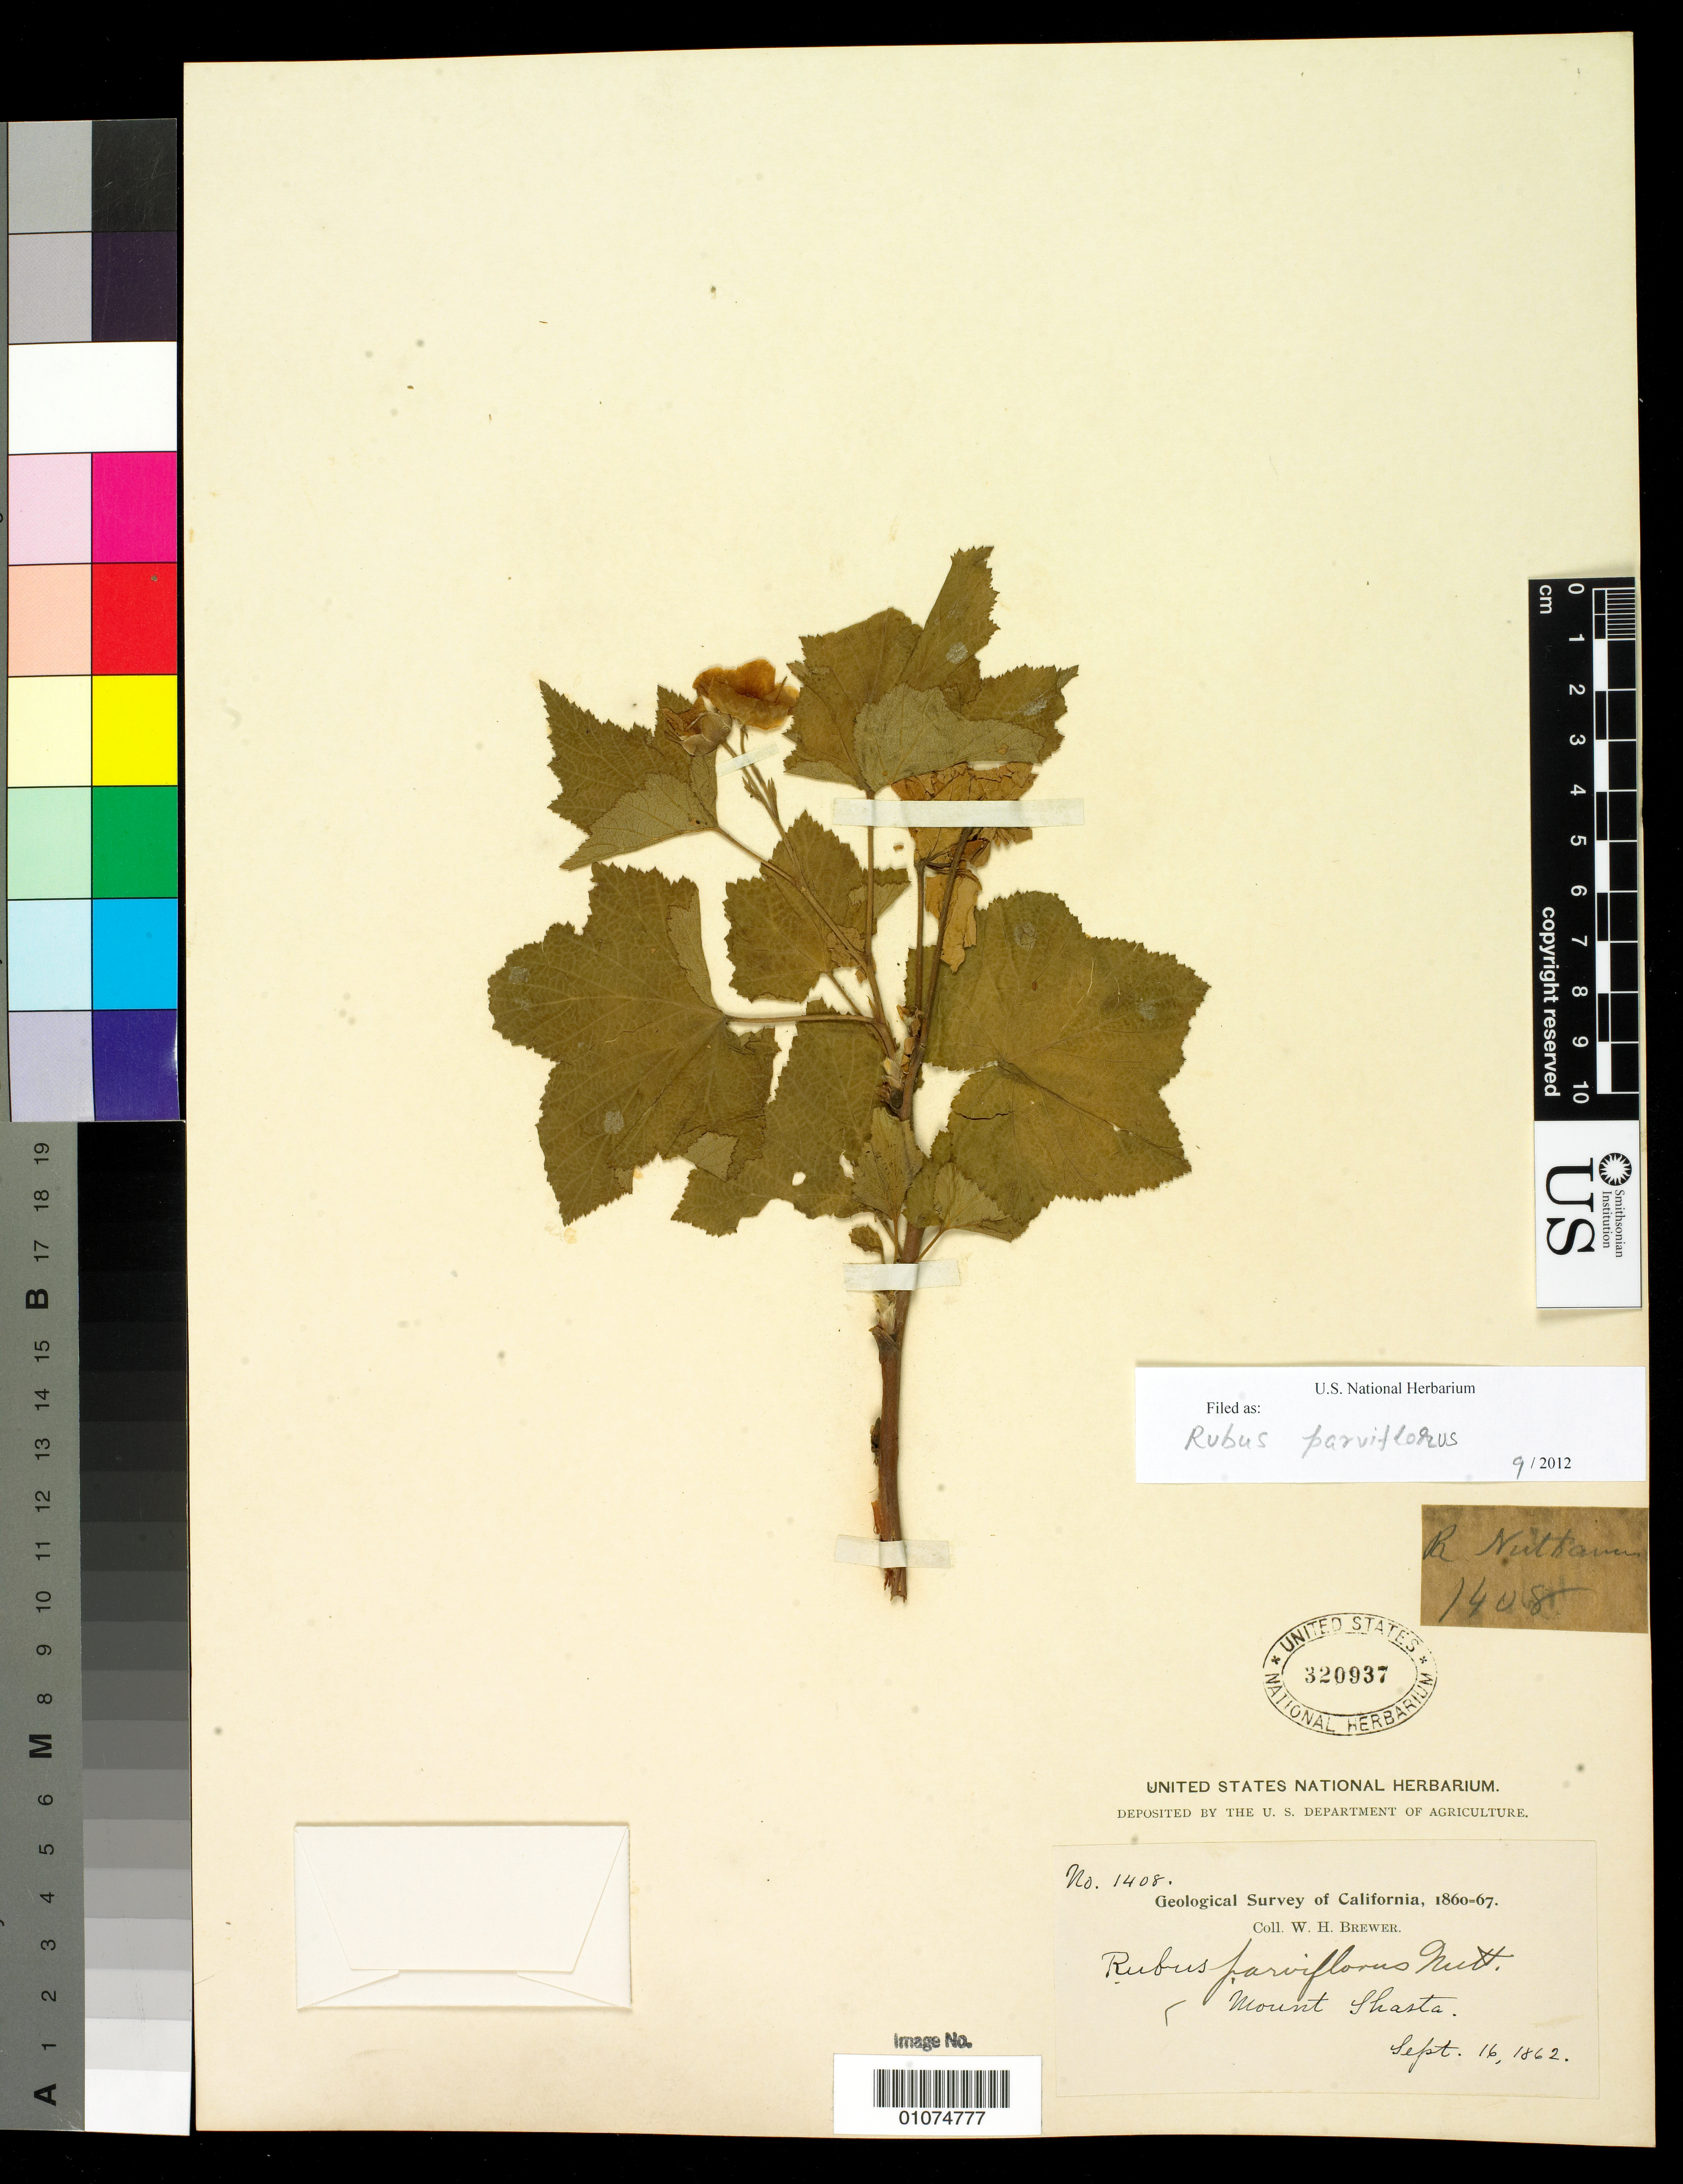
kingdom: Plantae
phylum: Tracheophyta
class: Magnoliopsida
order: Rosales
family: Rosaceae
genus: Rubus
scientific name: Rubus parviflorus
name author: Nutt.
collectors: W. H. Brewer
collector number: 1408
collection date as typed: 16 Sep 1862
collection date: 1862-09-16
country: United States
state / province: California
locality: Mount Shasta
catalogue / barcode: US 320937